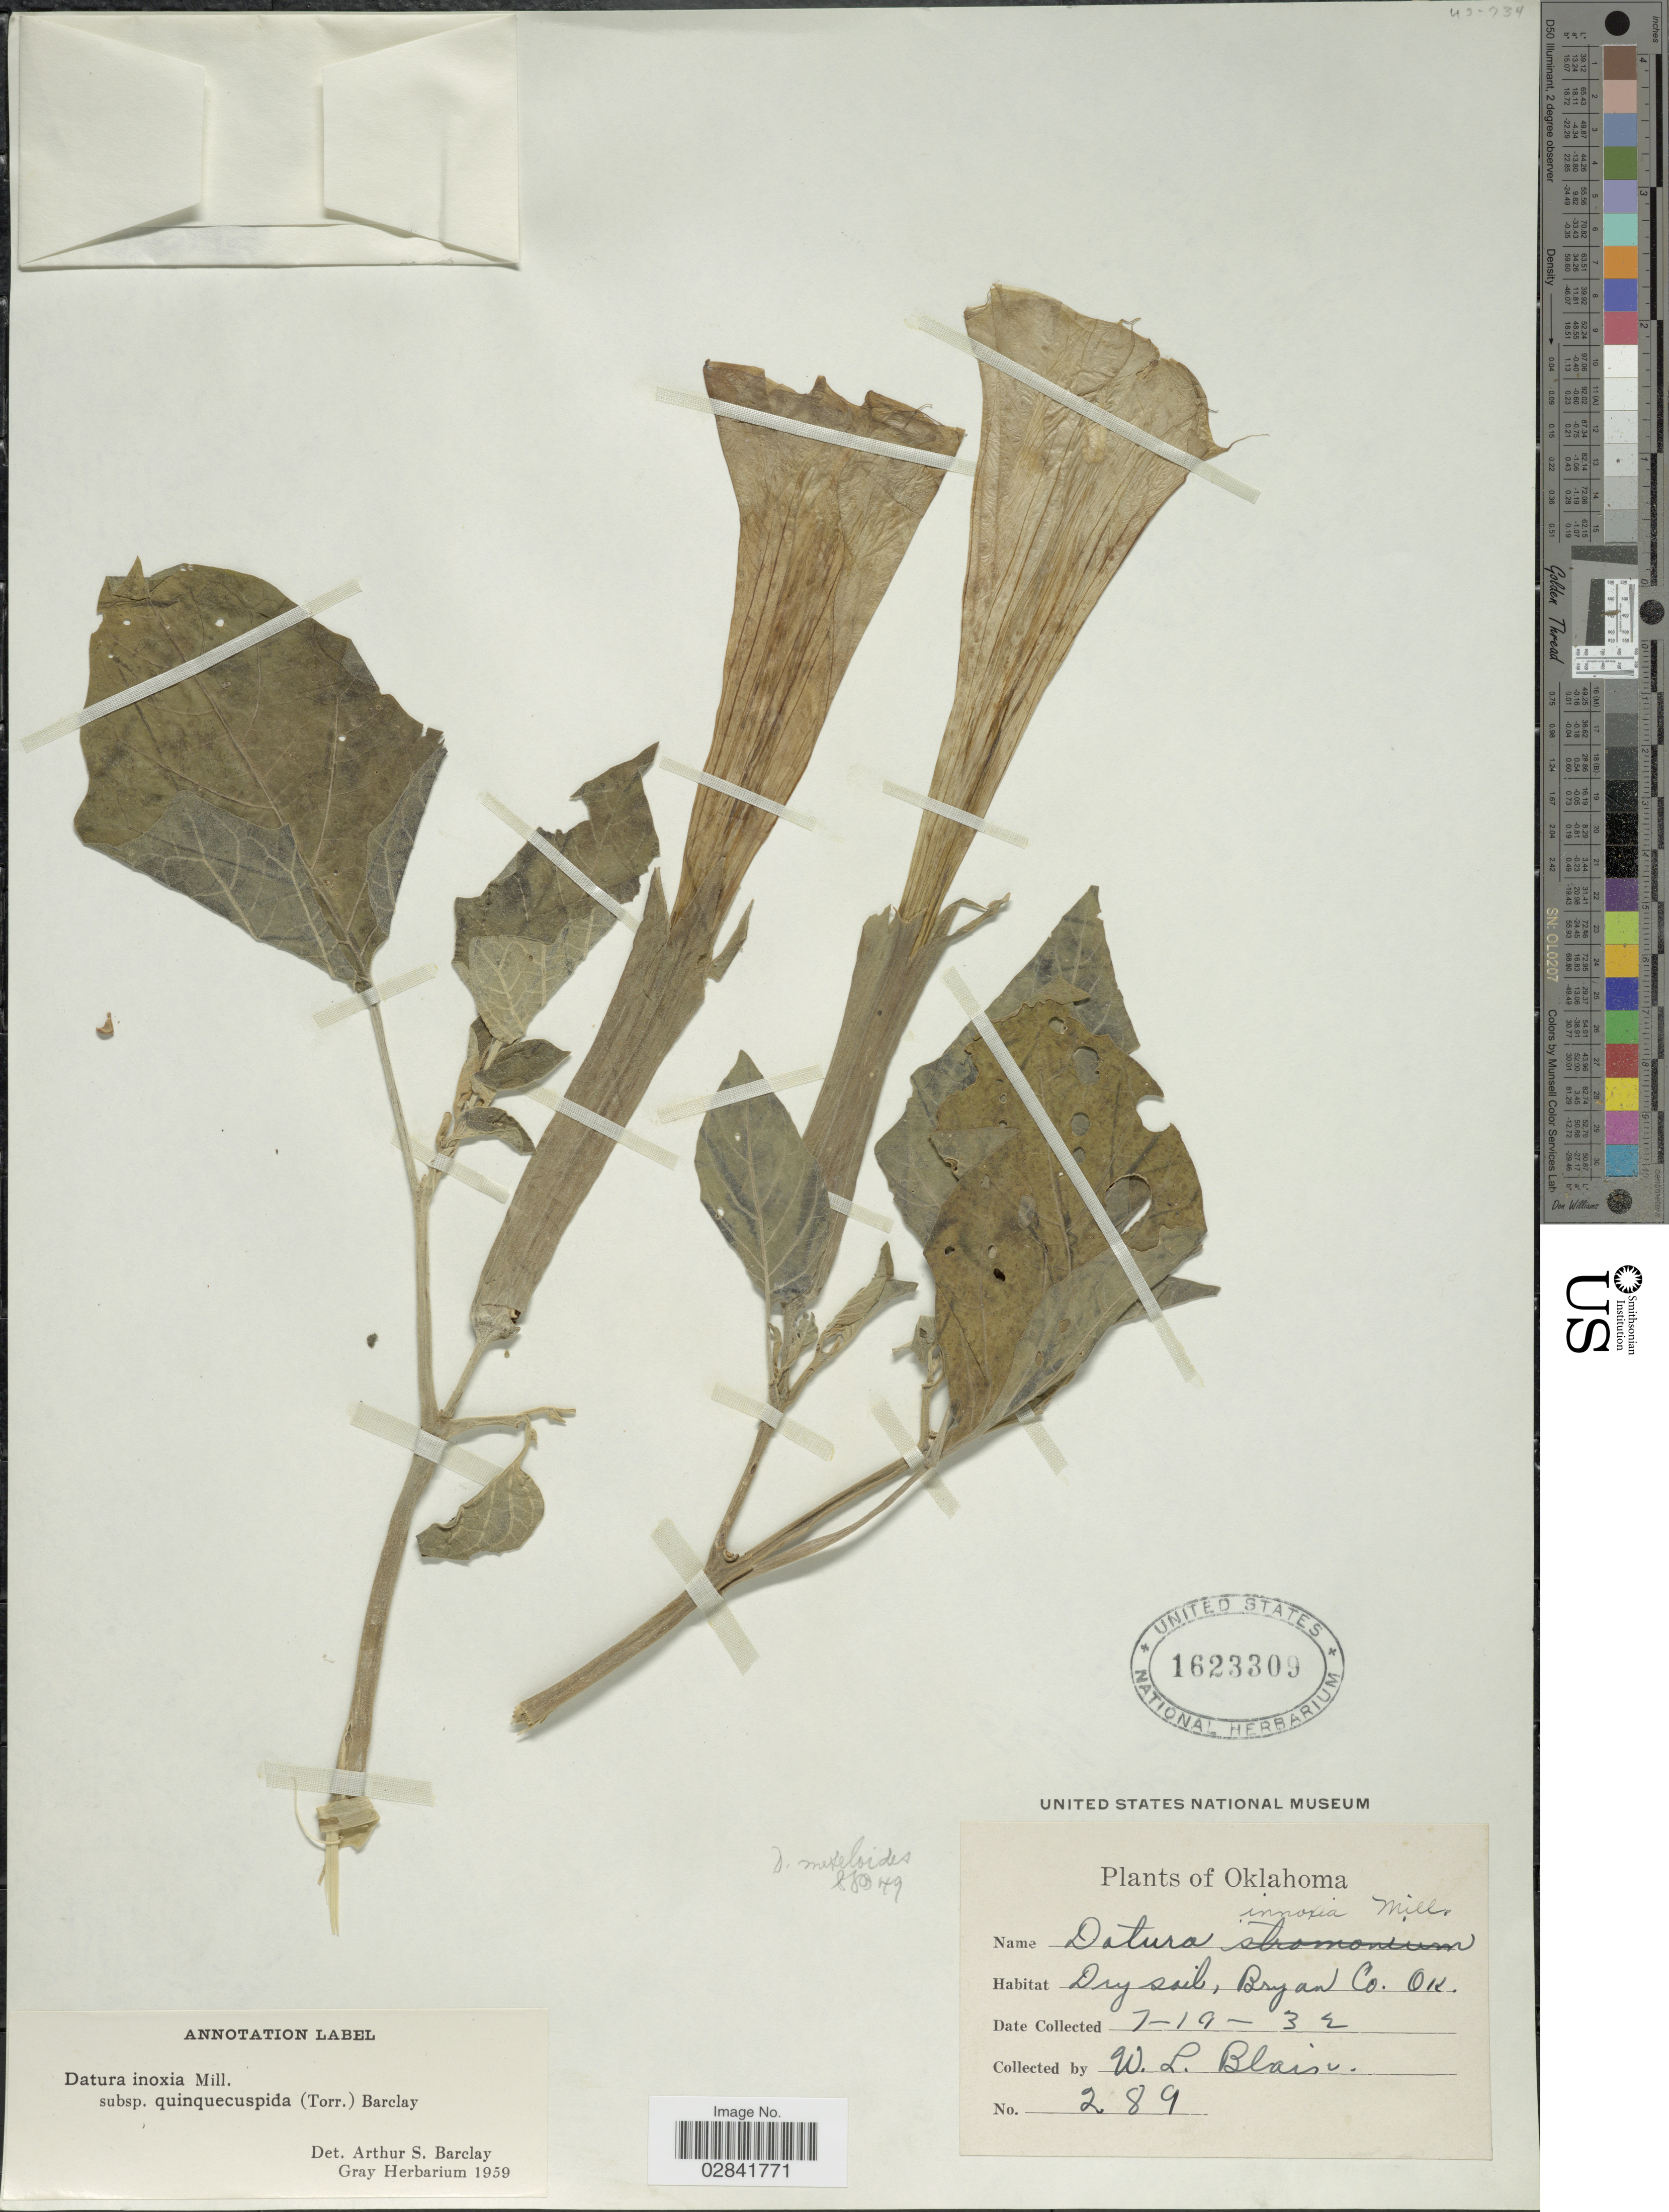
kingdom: Plantae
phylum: Tracheophyta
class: Magnoliopsida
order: Solanales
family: Solanaceae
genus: Datura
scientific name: Datura innoxia subsp. quinquecuspidata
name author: (Torr.) A.S. Barclay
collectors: W. Blain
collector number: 289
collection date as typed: Transcribed d/m/y: 19/7/32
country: United States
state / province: Oklahoma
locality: Bryan Co.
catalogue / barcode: US 1623309